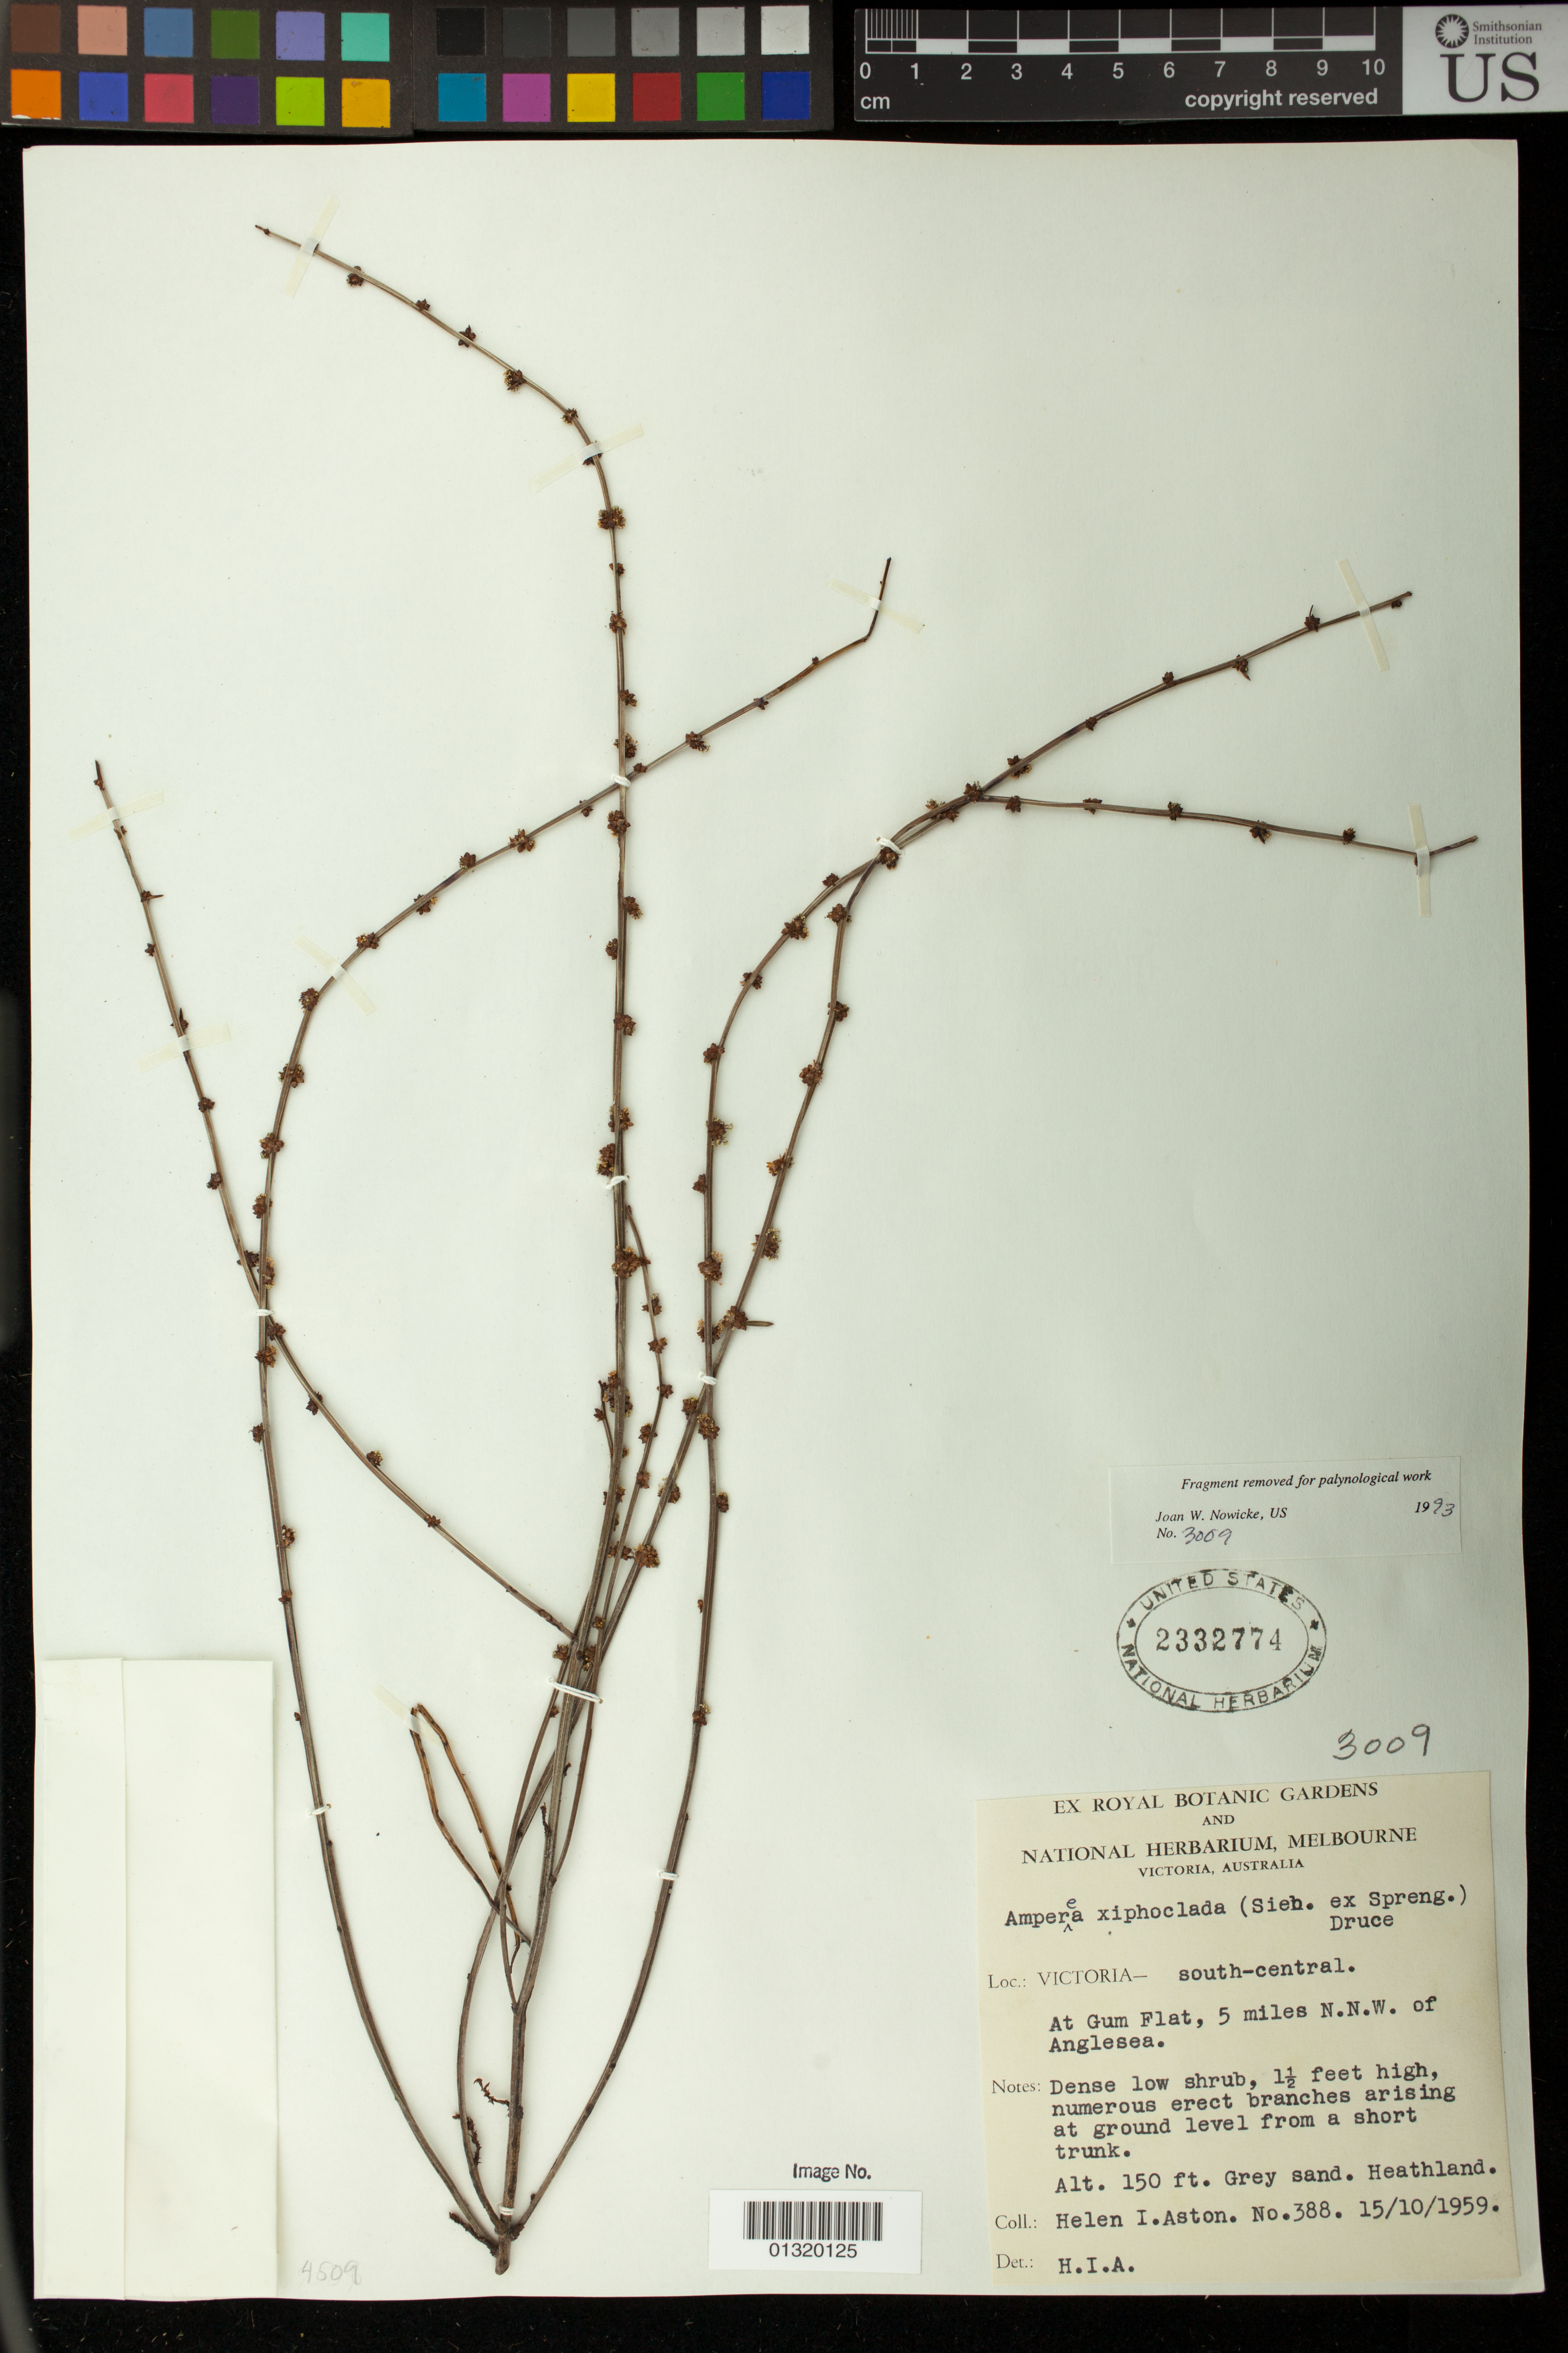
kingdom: Plantae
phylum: Tracheophyta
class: Magnoliopsida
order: Malpighiales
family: Euphorbiaceae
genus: Amperea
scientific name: Amperea xiphoclada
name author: Druce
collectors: H. I. Aston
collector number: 388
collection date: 1959-10-15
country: Australia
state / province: Victoria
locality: South-central. At Gum Flat, 5 miles N.N.W. of Anglesea.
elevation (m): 46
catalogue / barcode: US 2332774